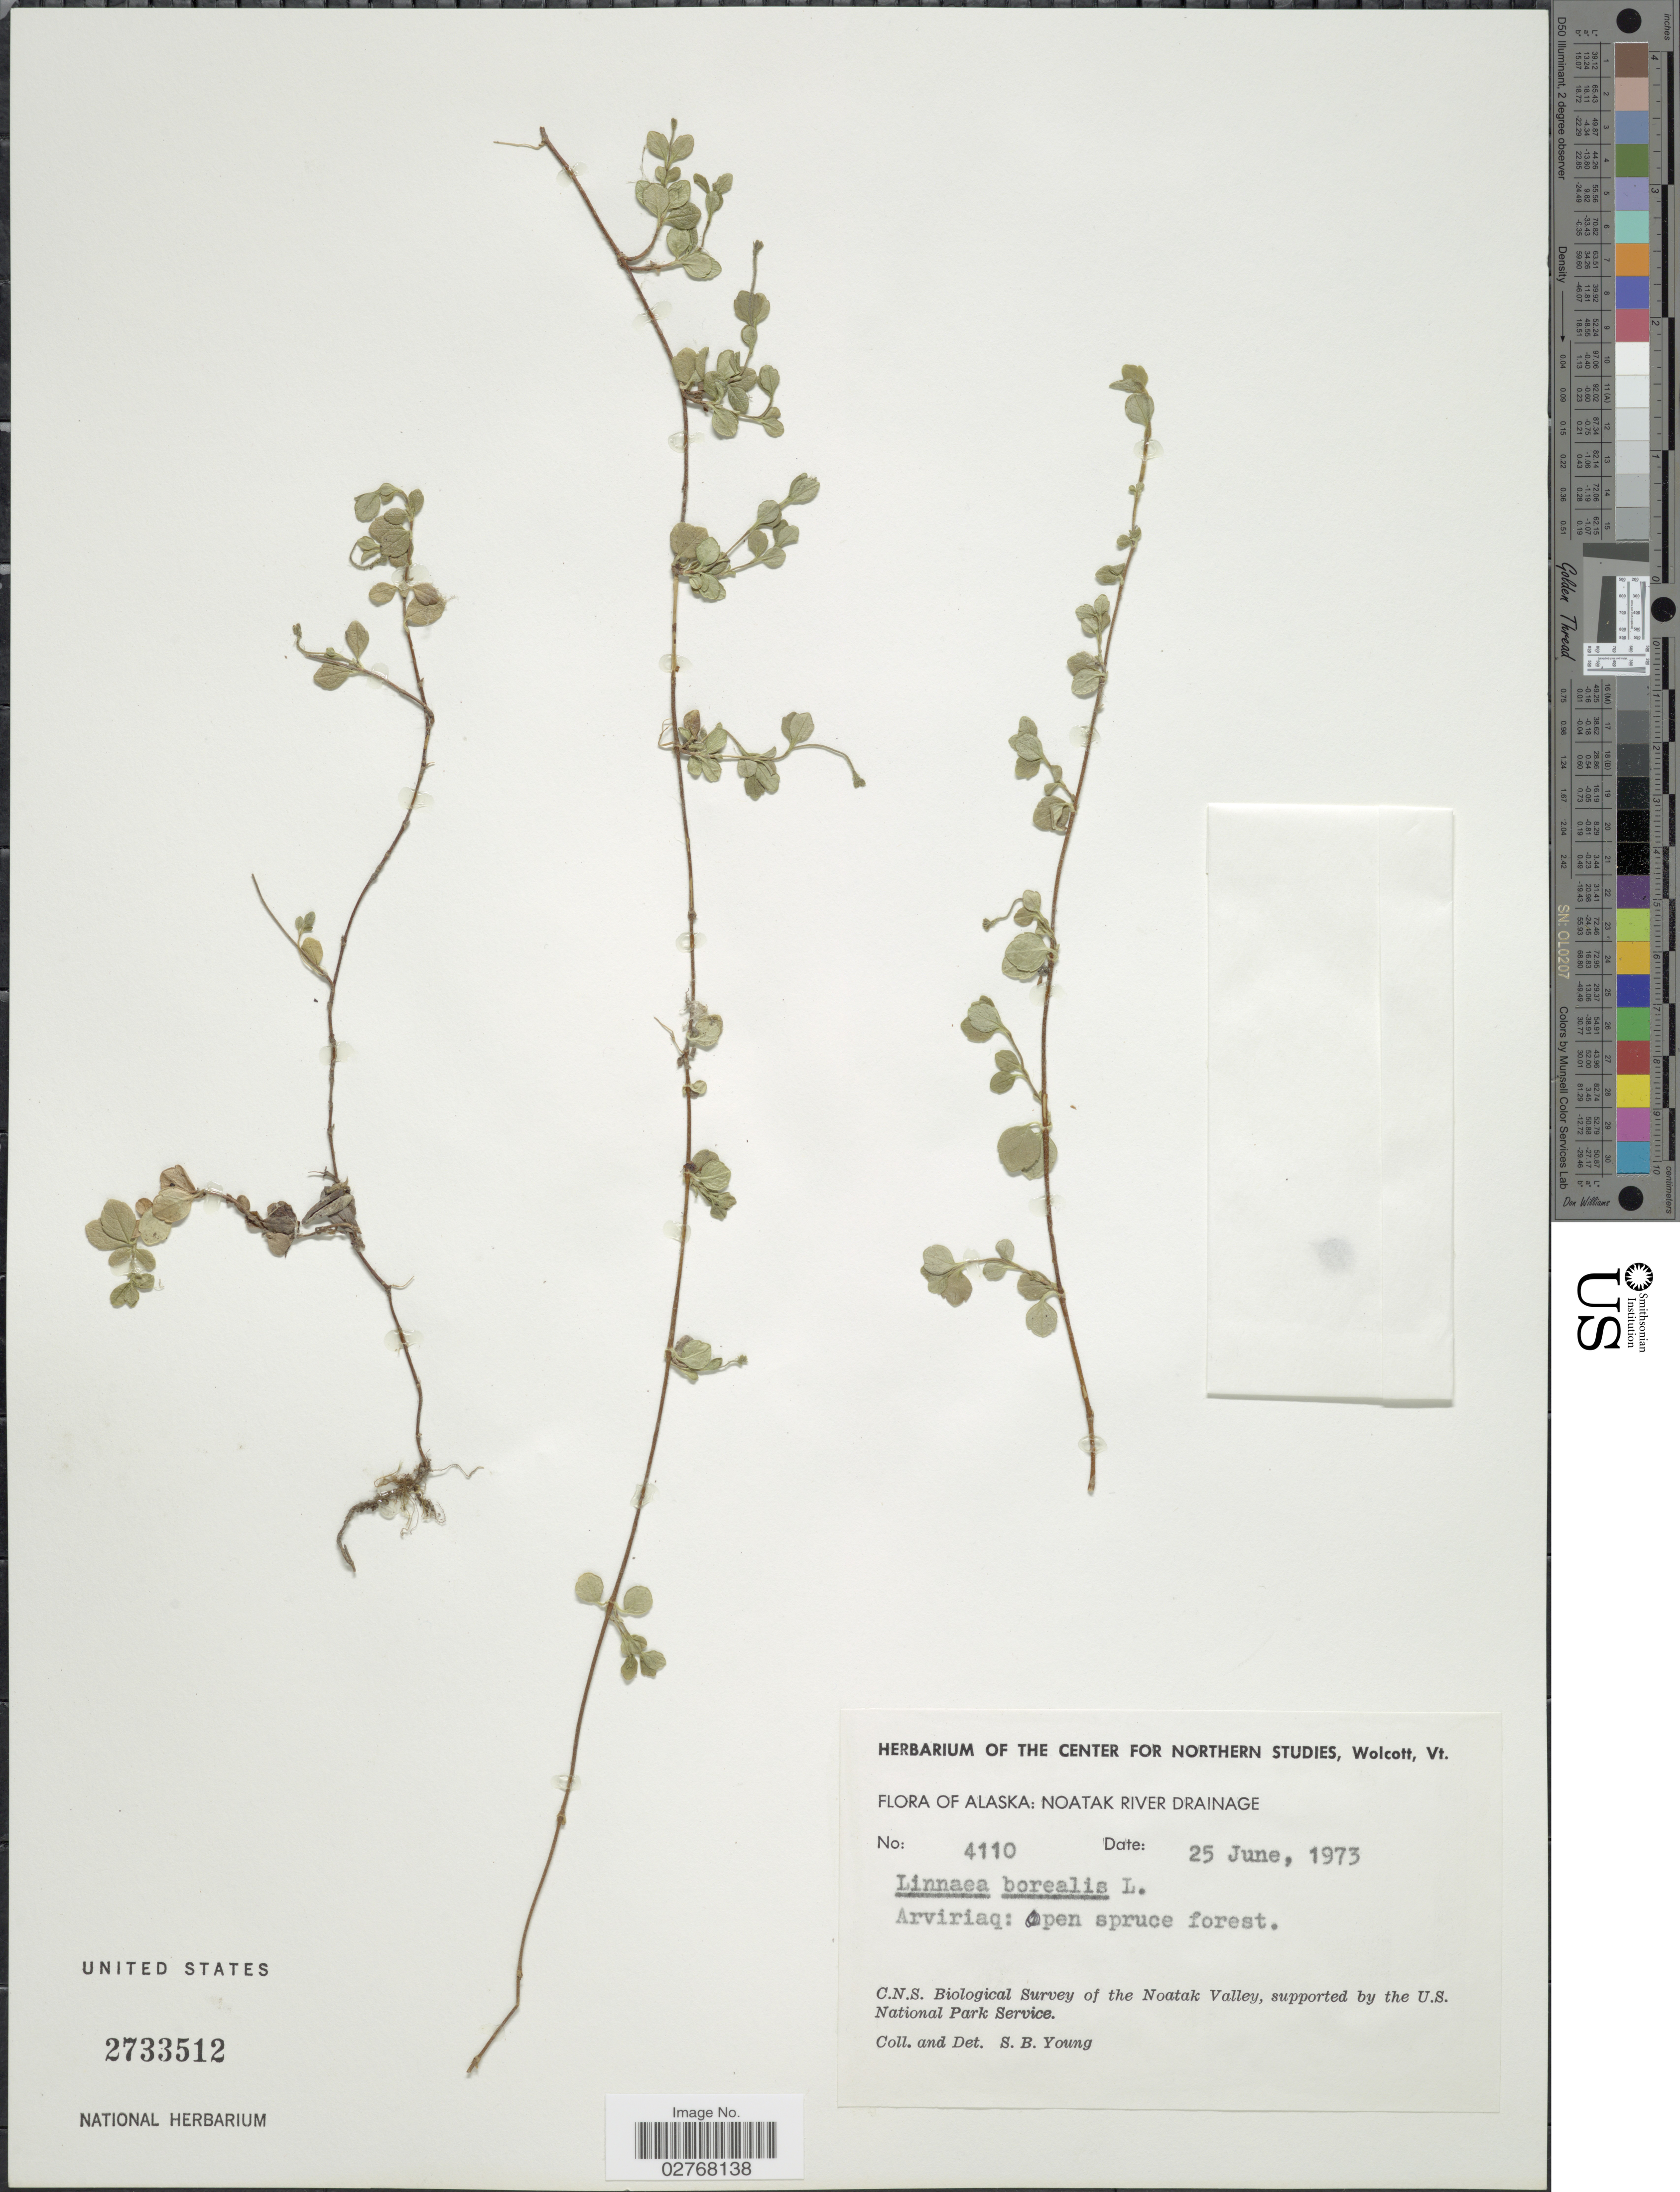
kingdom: Plantae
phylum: Tracheophyta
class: Magnoliopsida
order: Dipsacales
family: Caprifoliaceae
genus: Linnaea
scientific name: Linnaea borealis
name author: L.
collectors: S. Young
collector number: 4110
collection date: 1973-06-25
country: United States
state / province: Alaska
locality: Noatak River Drainage, Arviriaq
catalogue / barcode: US 2733512